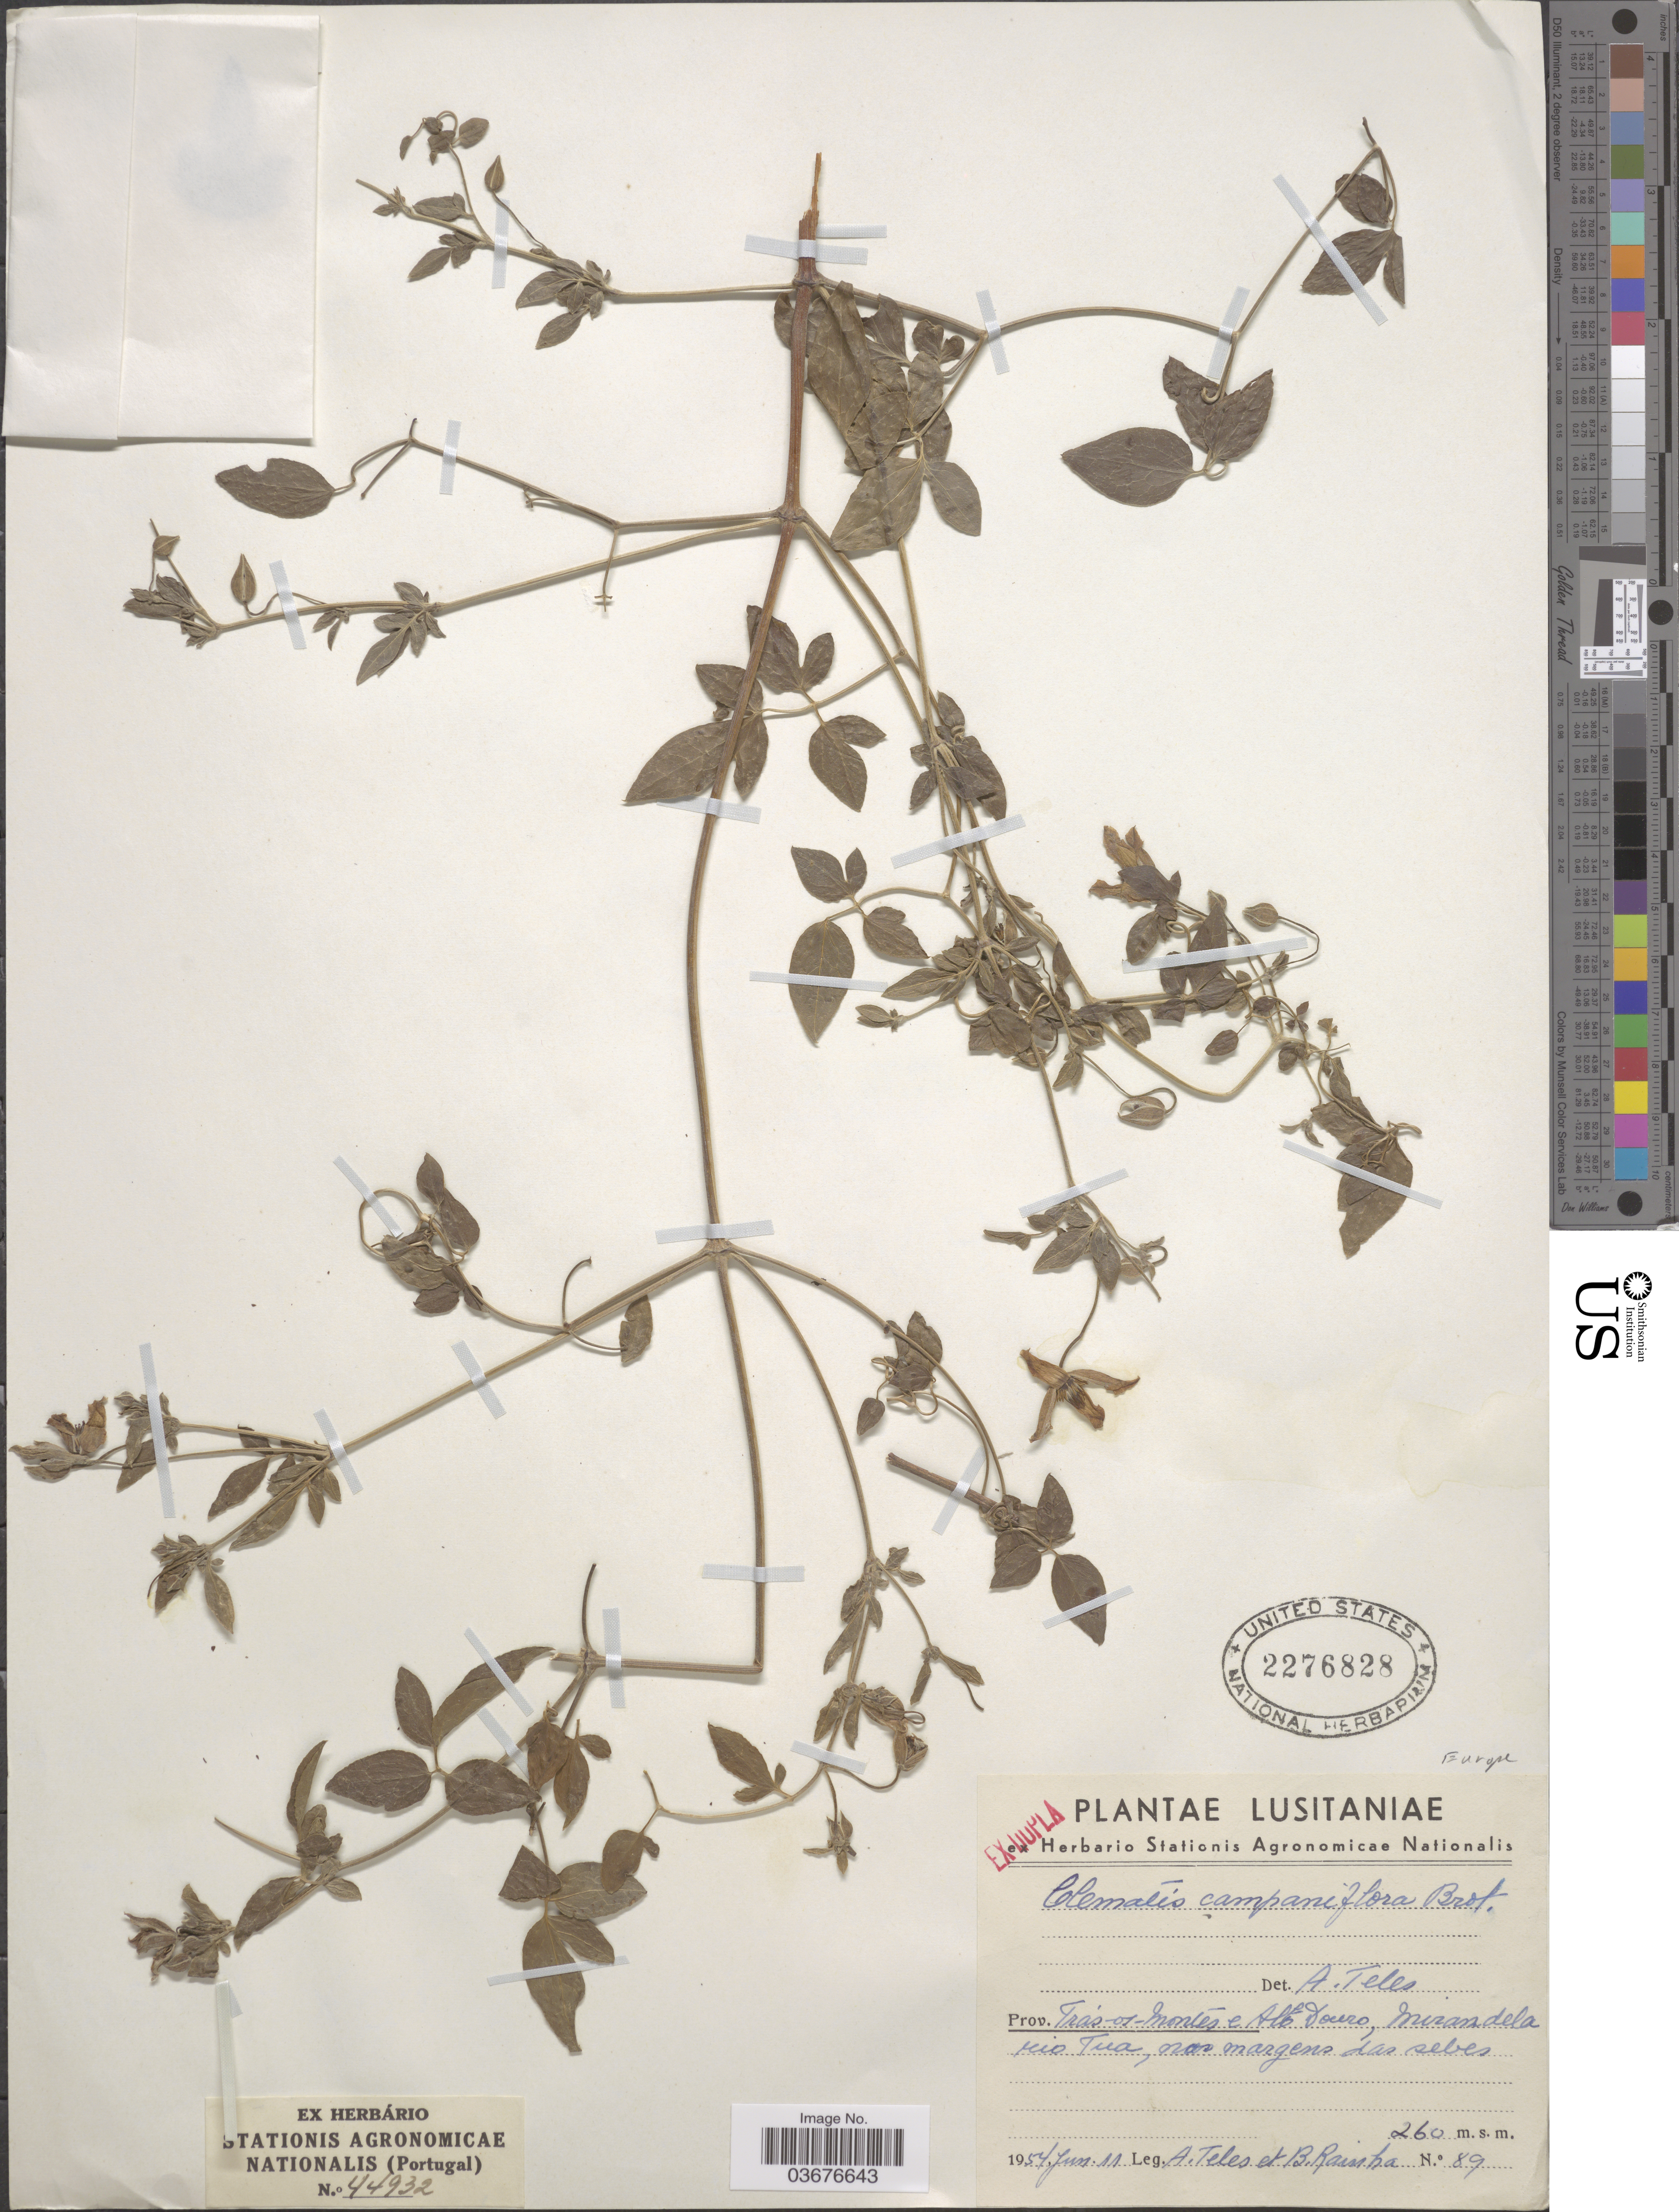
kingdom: Plantae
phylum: Tracheophyta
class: Magnoliopsida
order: Ranunculales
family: Ranunculaceae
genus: Clematis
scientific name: Clematis campanuliflora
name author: Brot.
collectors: A. Teles & B. Rainha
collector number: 89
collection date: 1954-06-11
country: Portugal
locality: Europe. Lusitaniae. Prov. Trás-os-Montes e Alto Douro, Mirandela rio Tua.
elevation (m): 260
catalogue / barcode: US 2276828